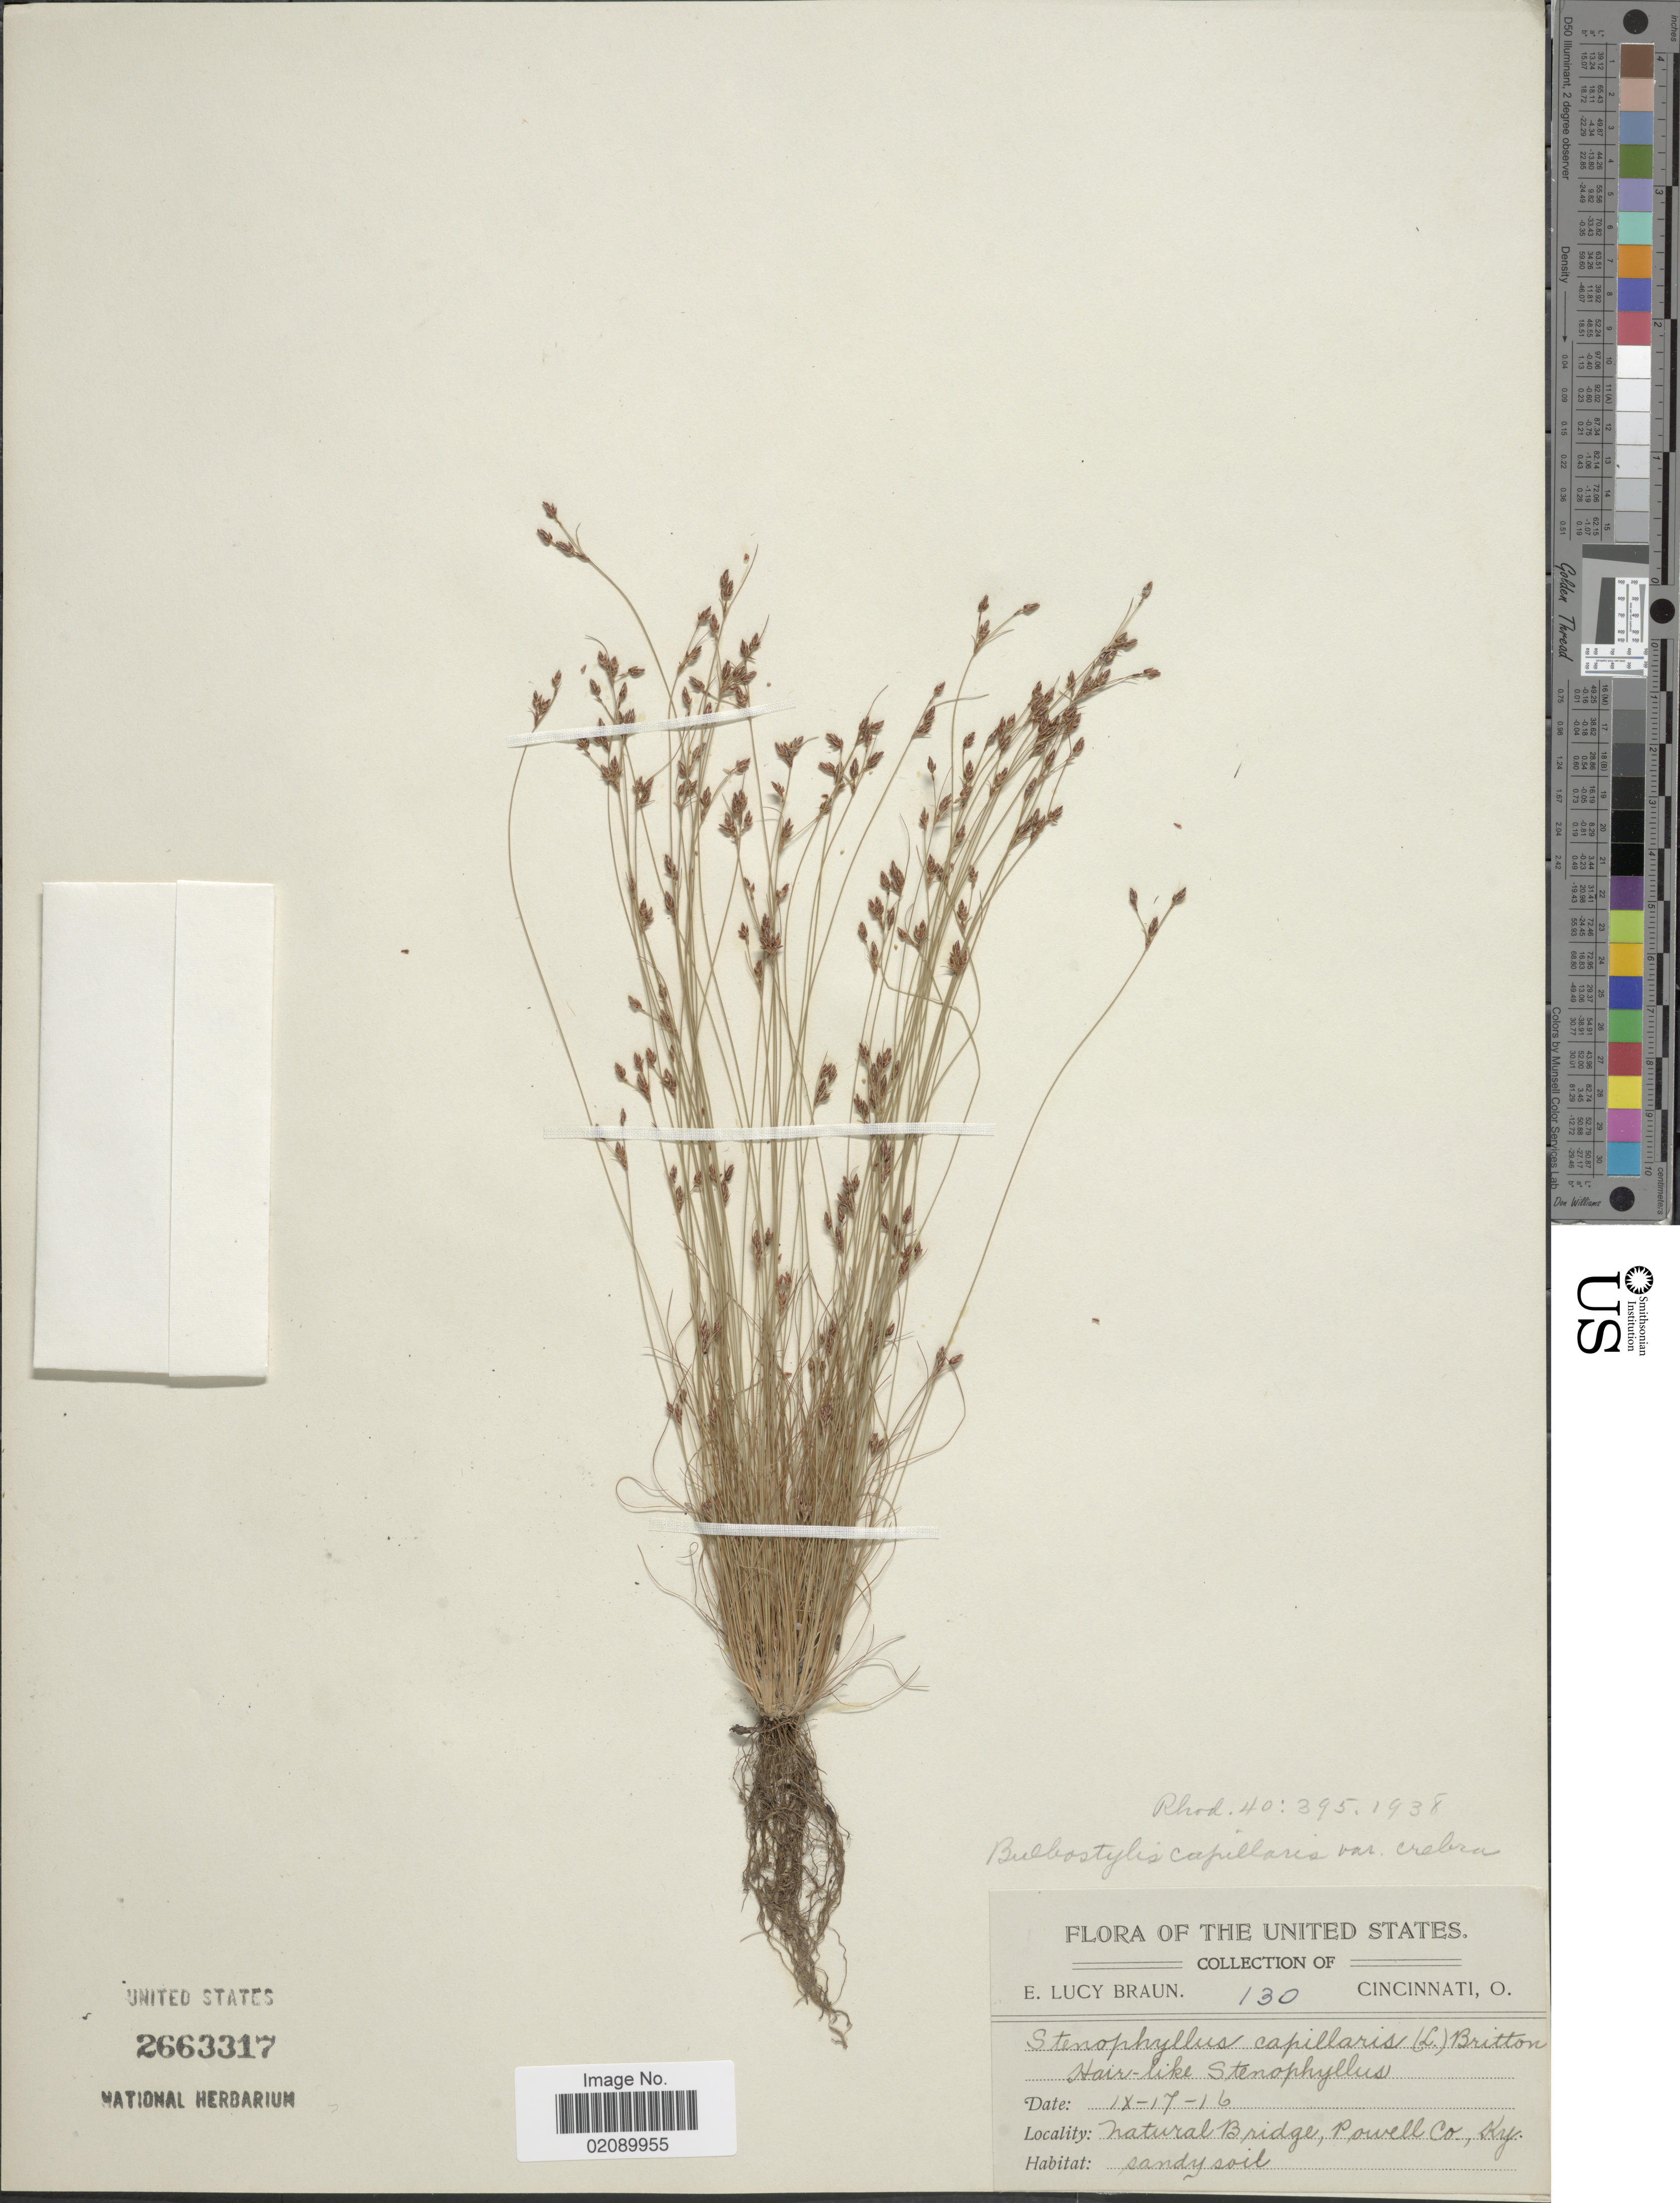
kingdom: Plantae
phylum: Tracheophyta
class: Liliopsida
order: Poales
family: Cyperaceae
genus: Bulbostylis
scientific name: Bulbostylis capillaris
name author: (L.) Kunth ex C.B. Clarke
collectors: E. L. Braun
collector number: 130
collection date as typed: Transcribed d/m/y: 17/9/16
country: United States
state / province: Kentucky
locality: Natural Bridge, Powell Co., Ky.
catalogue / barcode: US 2663317